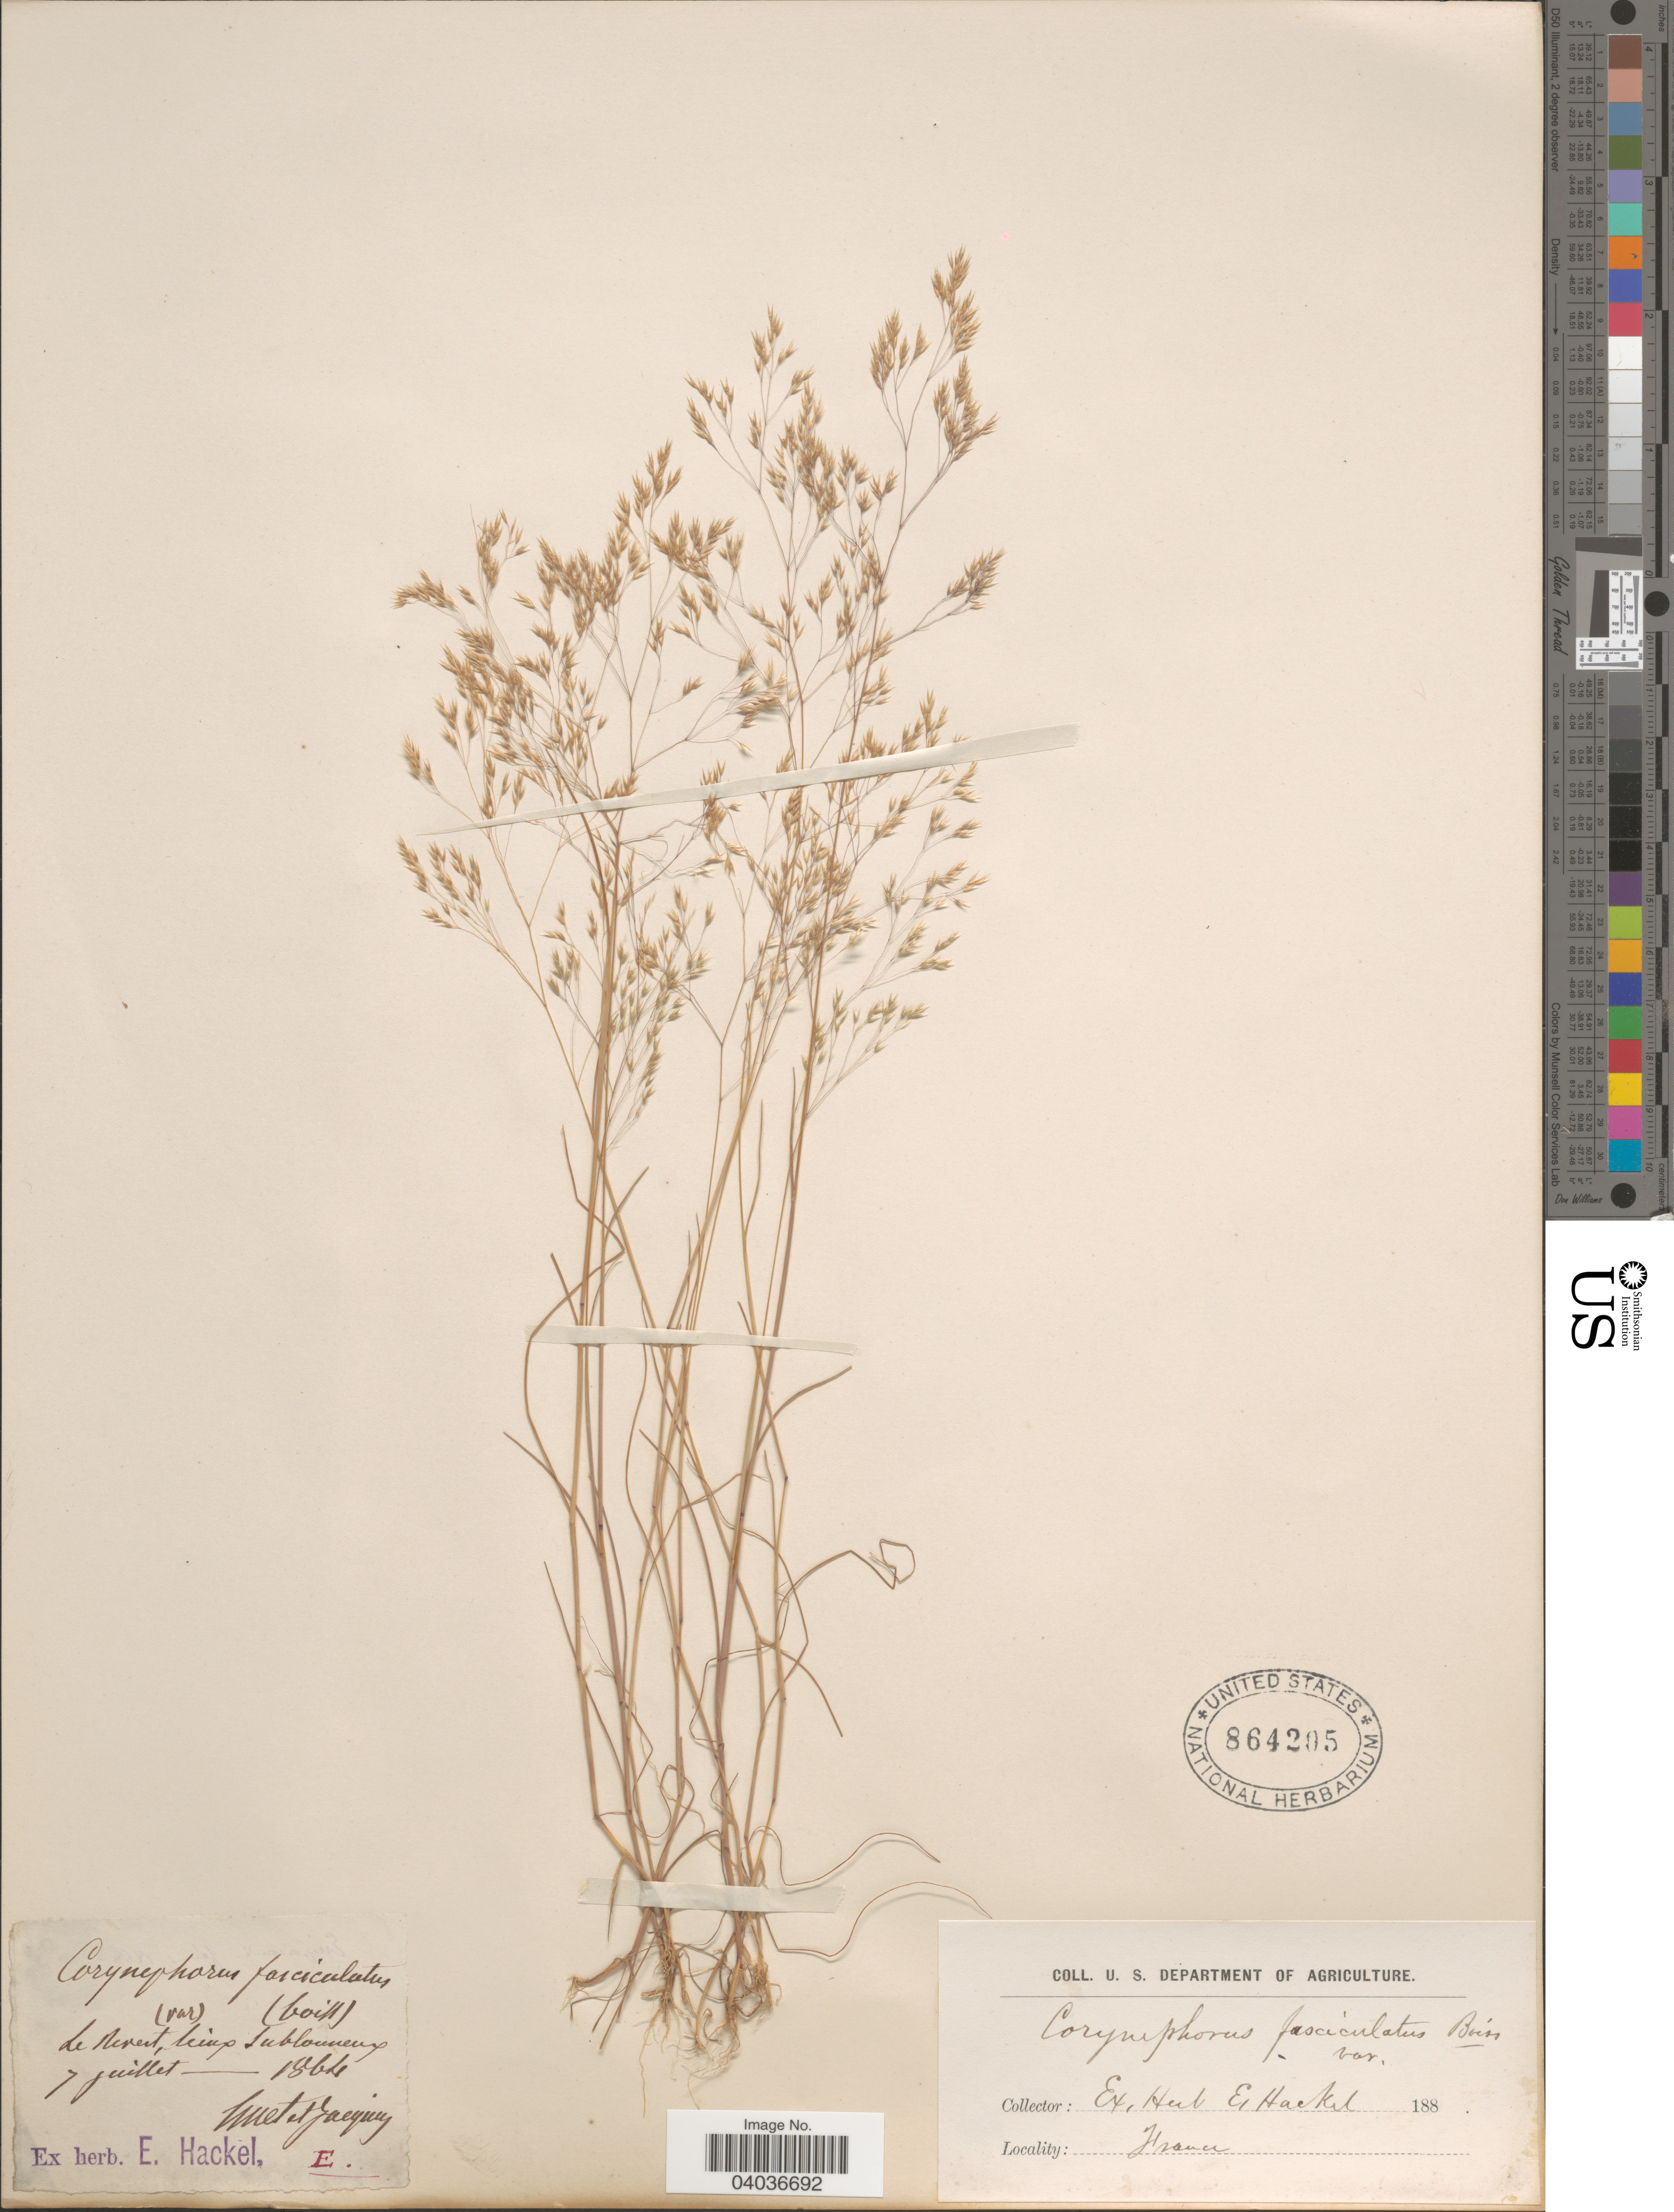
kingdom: Plantae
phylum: Tracheophyta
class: Liliopsida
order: Poales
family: Poaceae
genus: Corynephorus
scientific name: Corynephorus fasciculatus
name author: Boiss. & Reuter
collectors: -. Huet & Jacquin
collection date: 1864-07-07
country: France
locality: Le Nevert, lieux sablonneux.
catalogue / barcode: US 864205